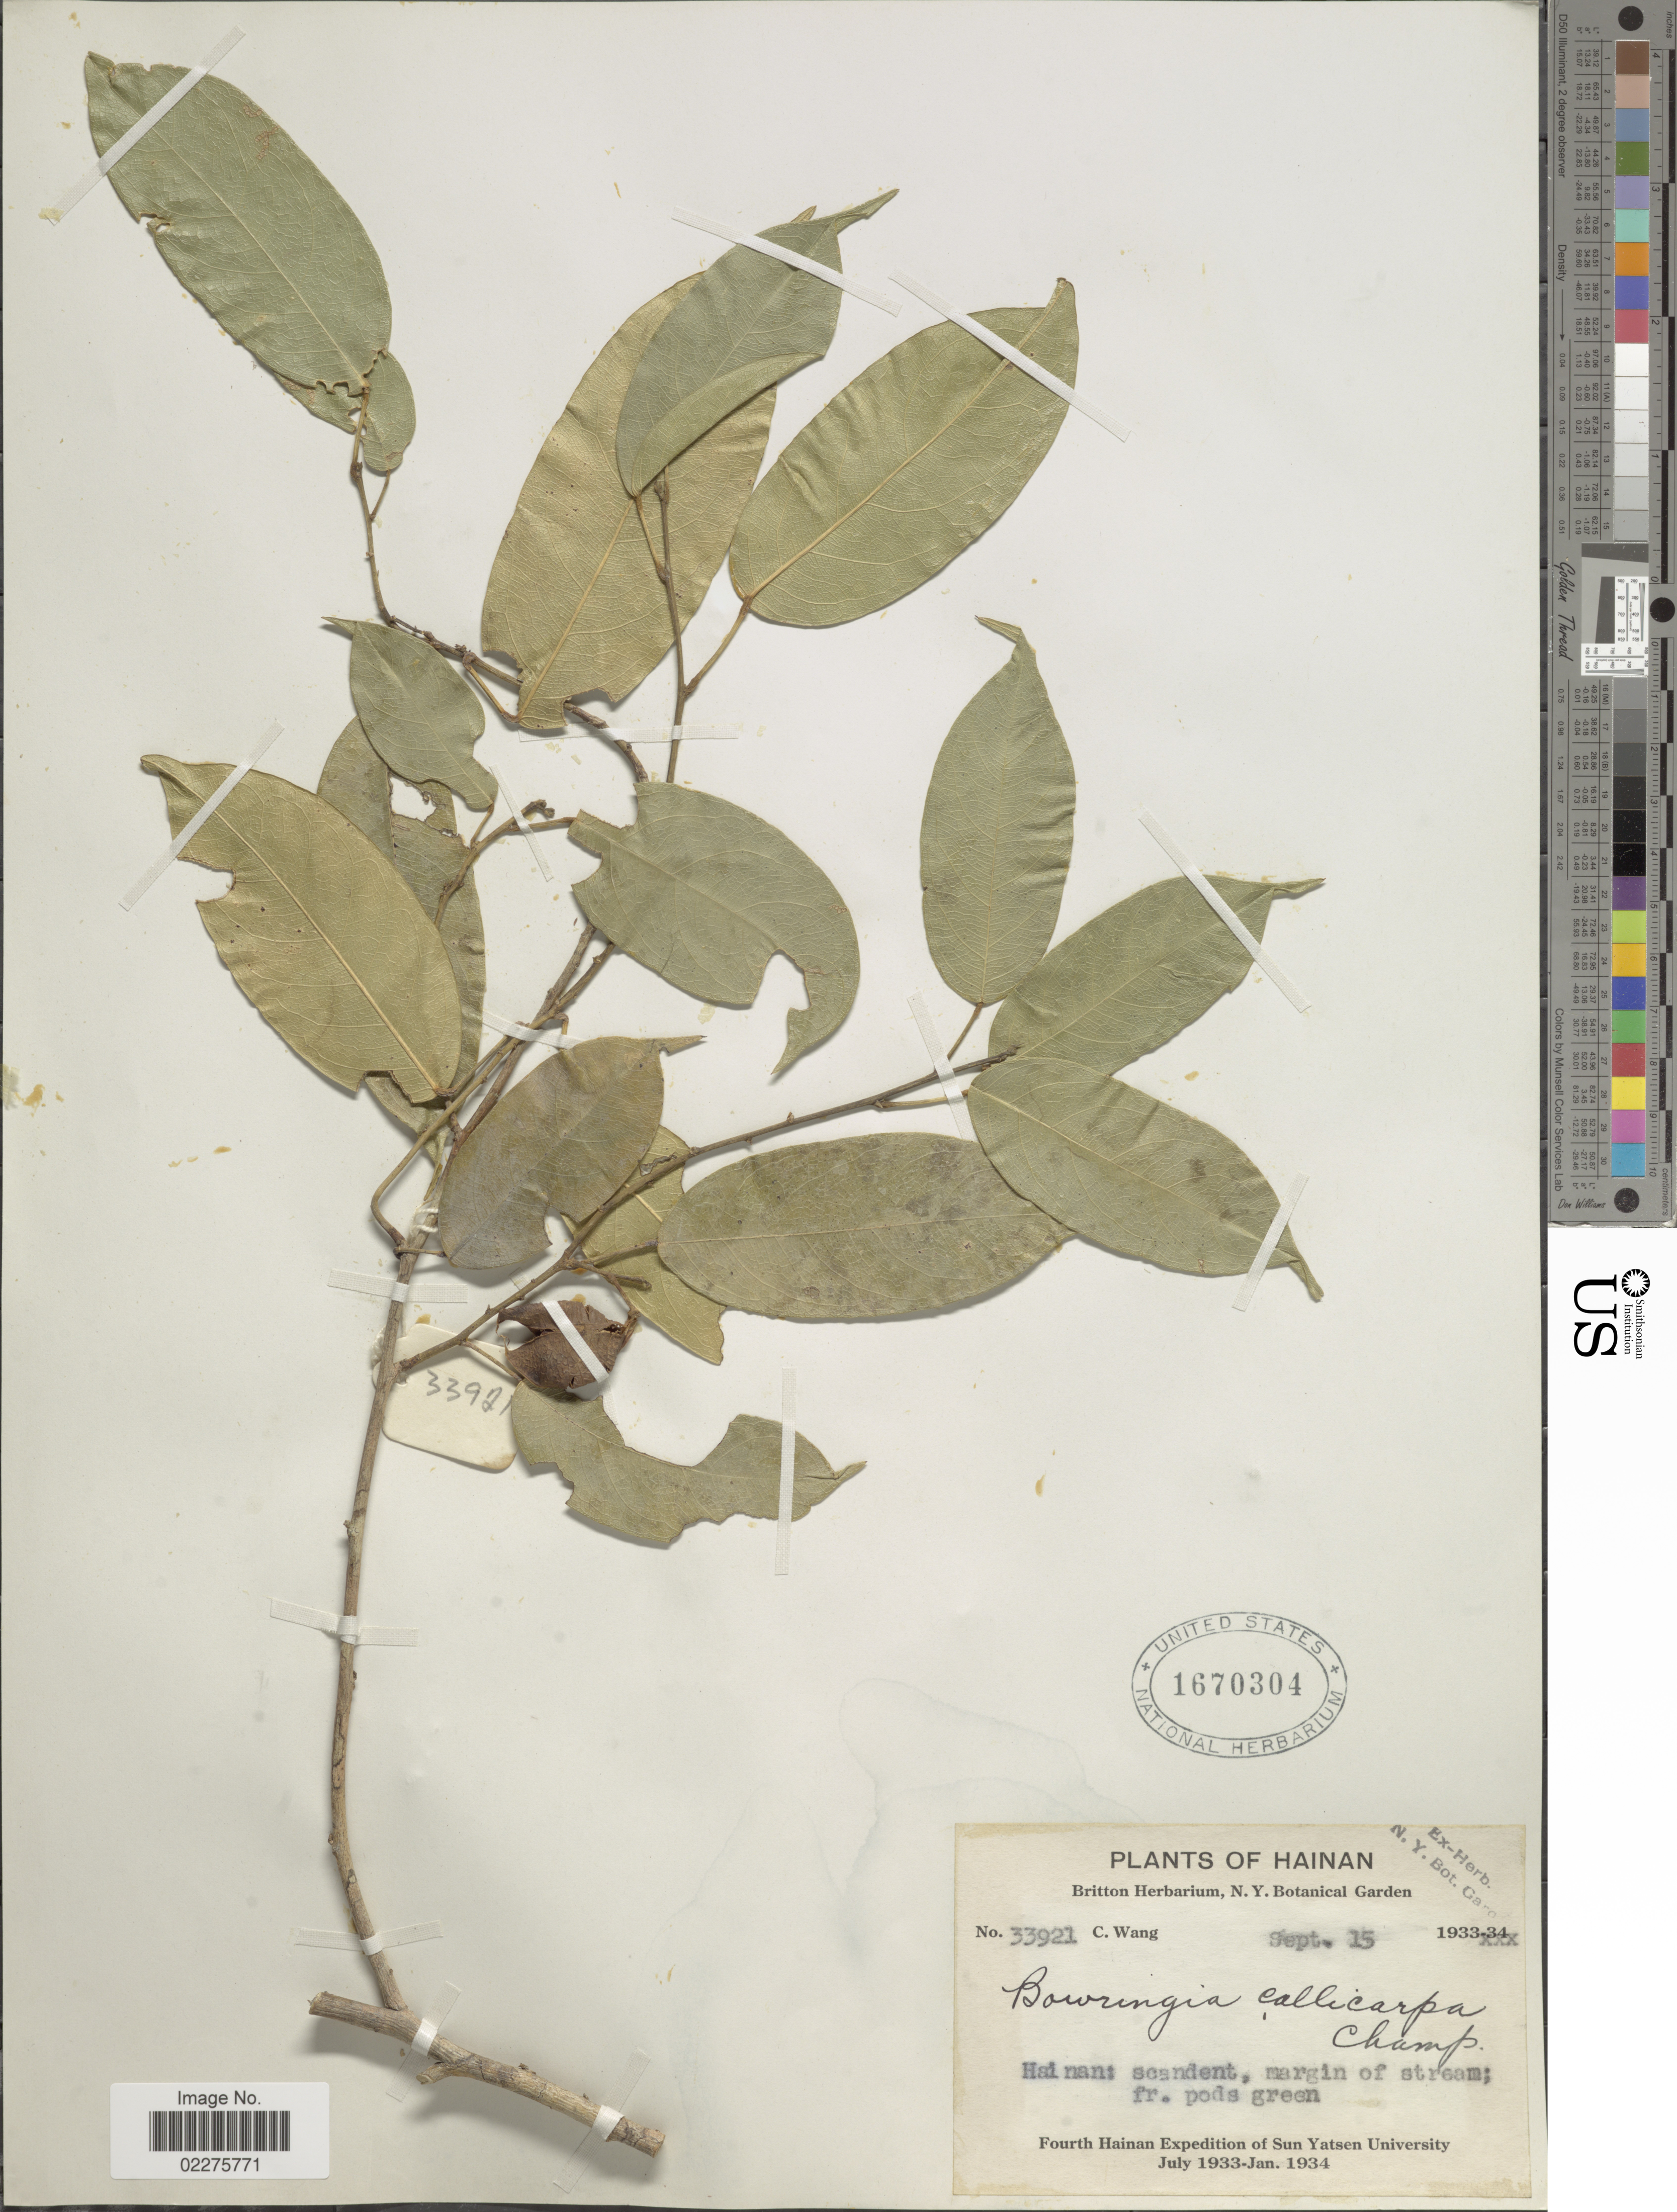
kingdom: Plantae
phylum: Tracheophyta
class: Magnoliopsida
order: Fabales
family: Fabaceae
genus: Bowringia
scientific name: Bowringia callicarpa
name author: Champ. ex Benth.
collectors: C. Wang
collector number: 33921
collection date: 1933-09-15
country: China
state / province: Hainan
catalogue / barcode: US 1670304